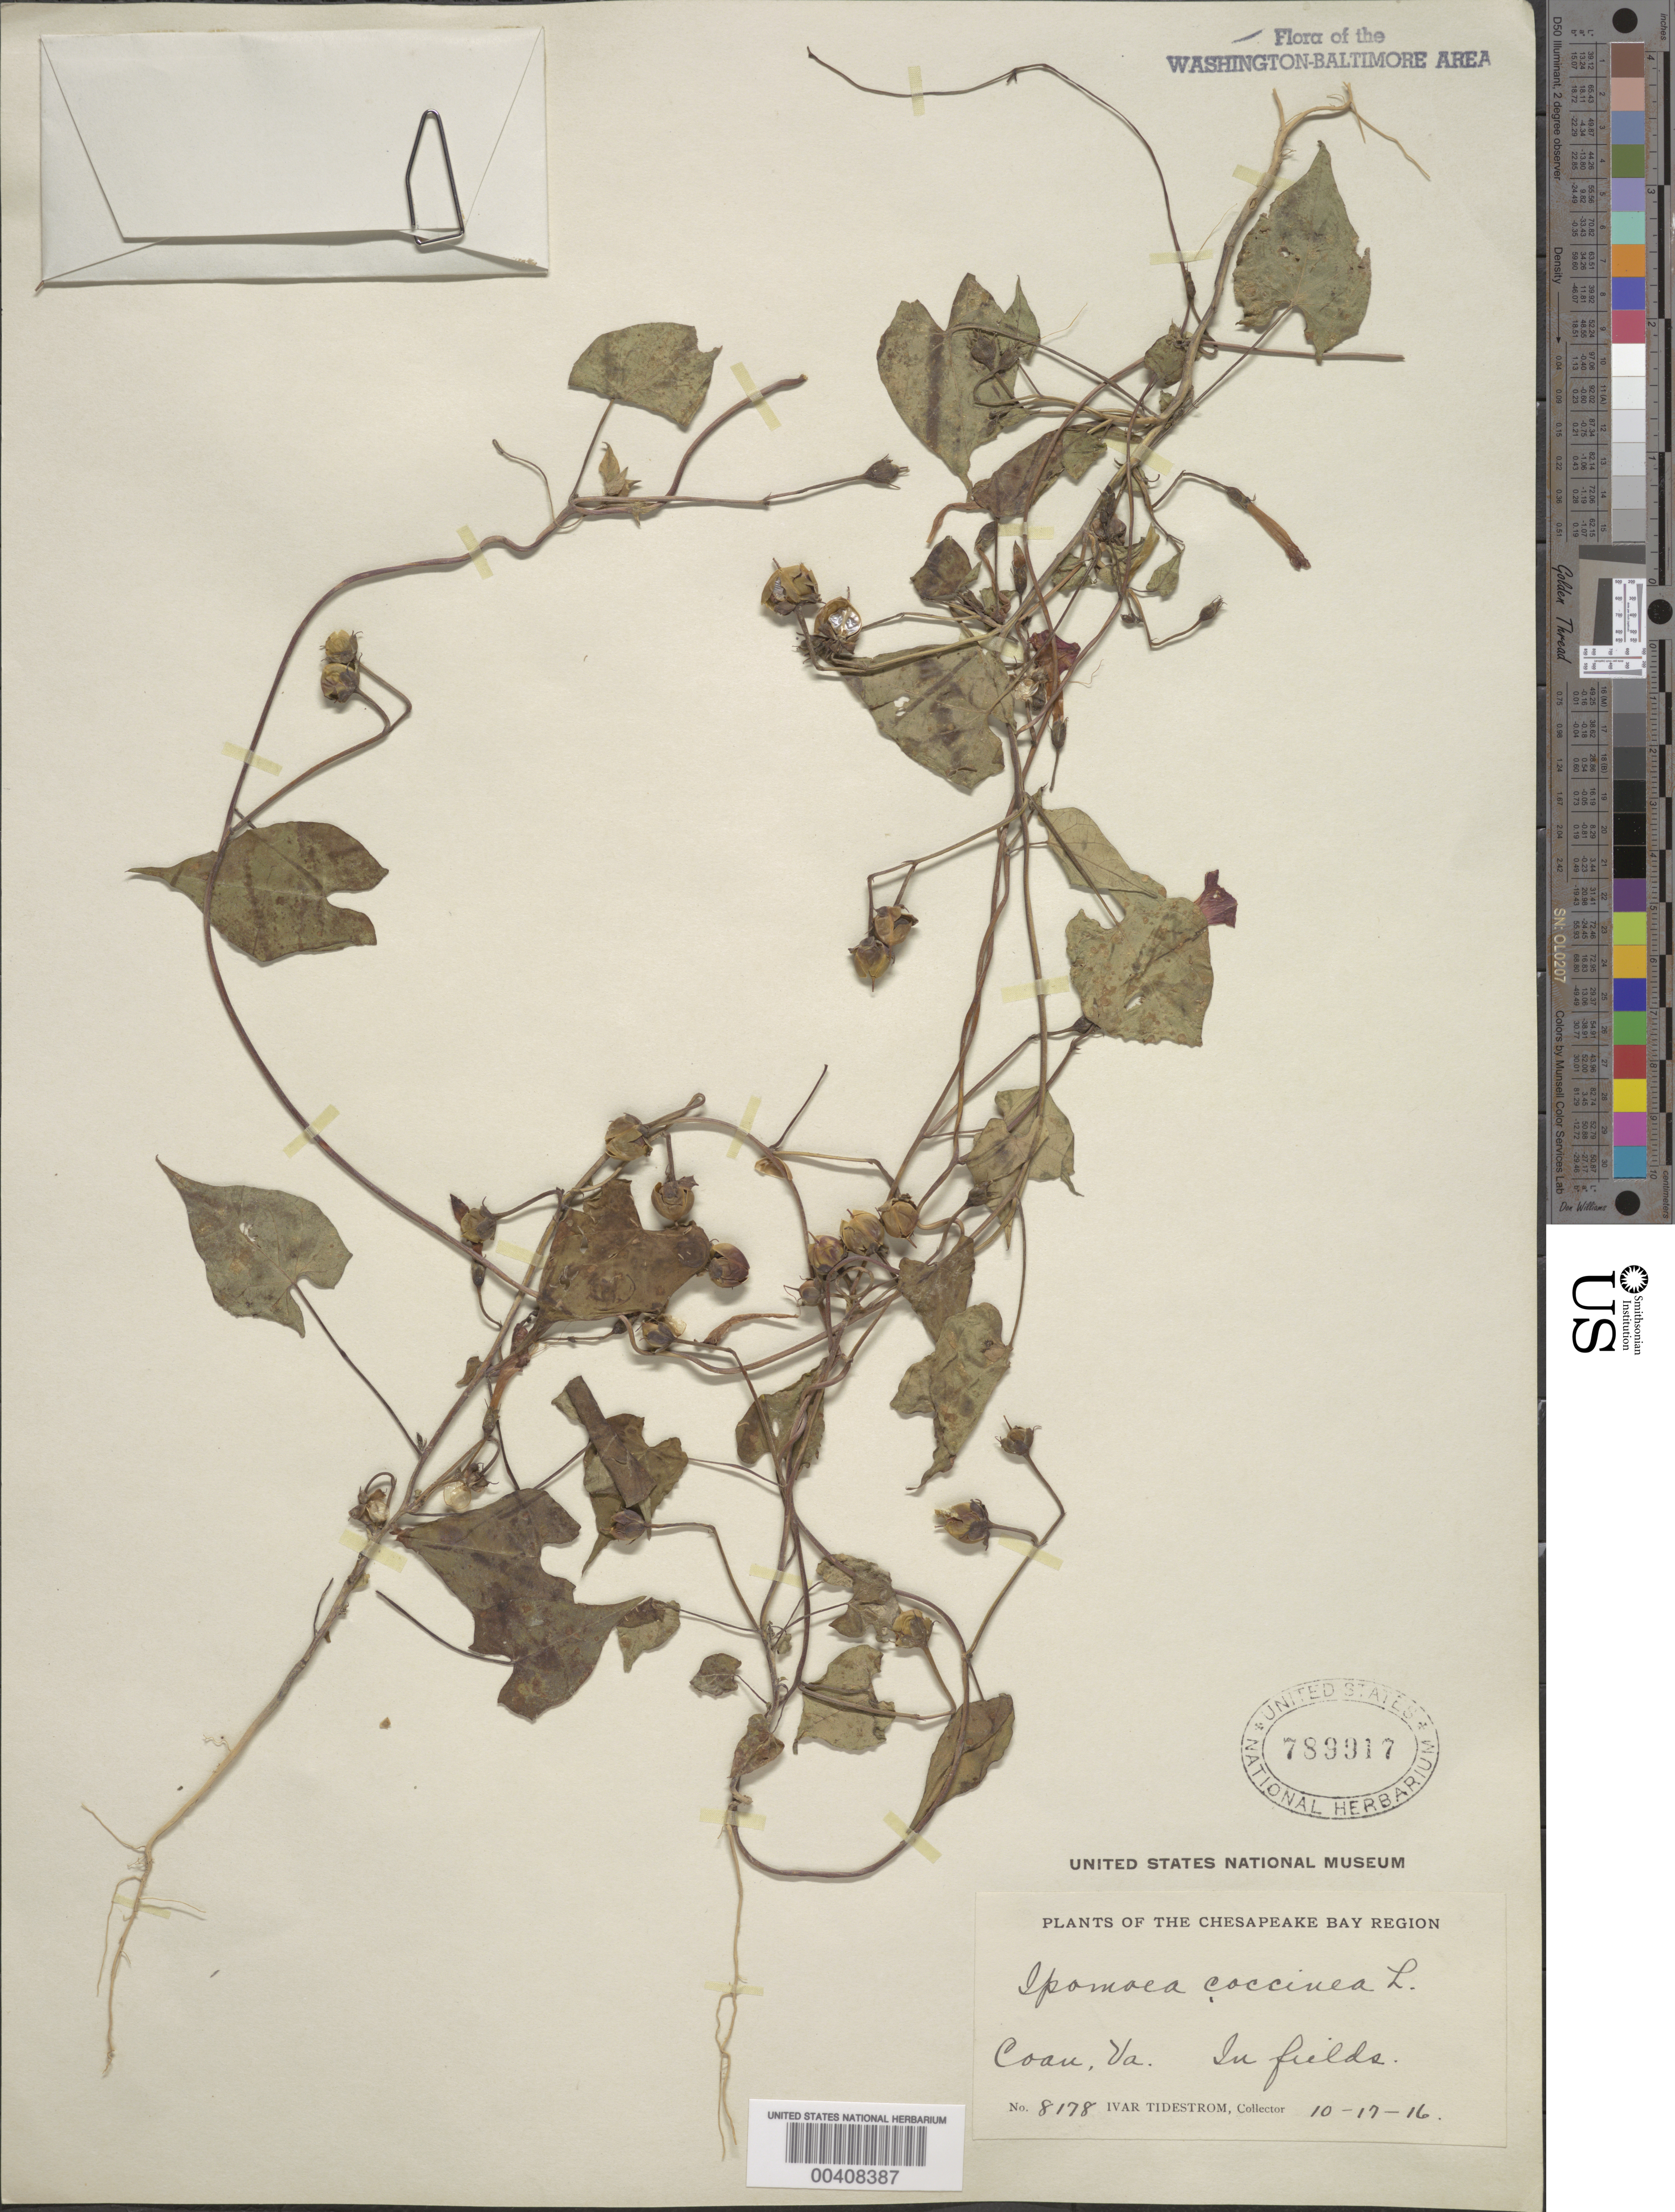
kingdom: Plantae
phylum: Tracheophyta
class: Magnoliopsida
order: Solanales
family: Convolvulaceae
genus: Ipomoea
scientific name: Ipomoea coccinea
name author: L.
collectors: I. F. Tidestrom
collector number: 8178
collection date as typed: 17 Oct 1916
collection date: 1916-10-17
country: United States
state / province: Virginia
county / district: Northumberland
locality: Coan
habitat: Fields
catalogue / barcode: US 789917